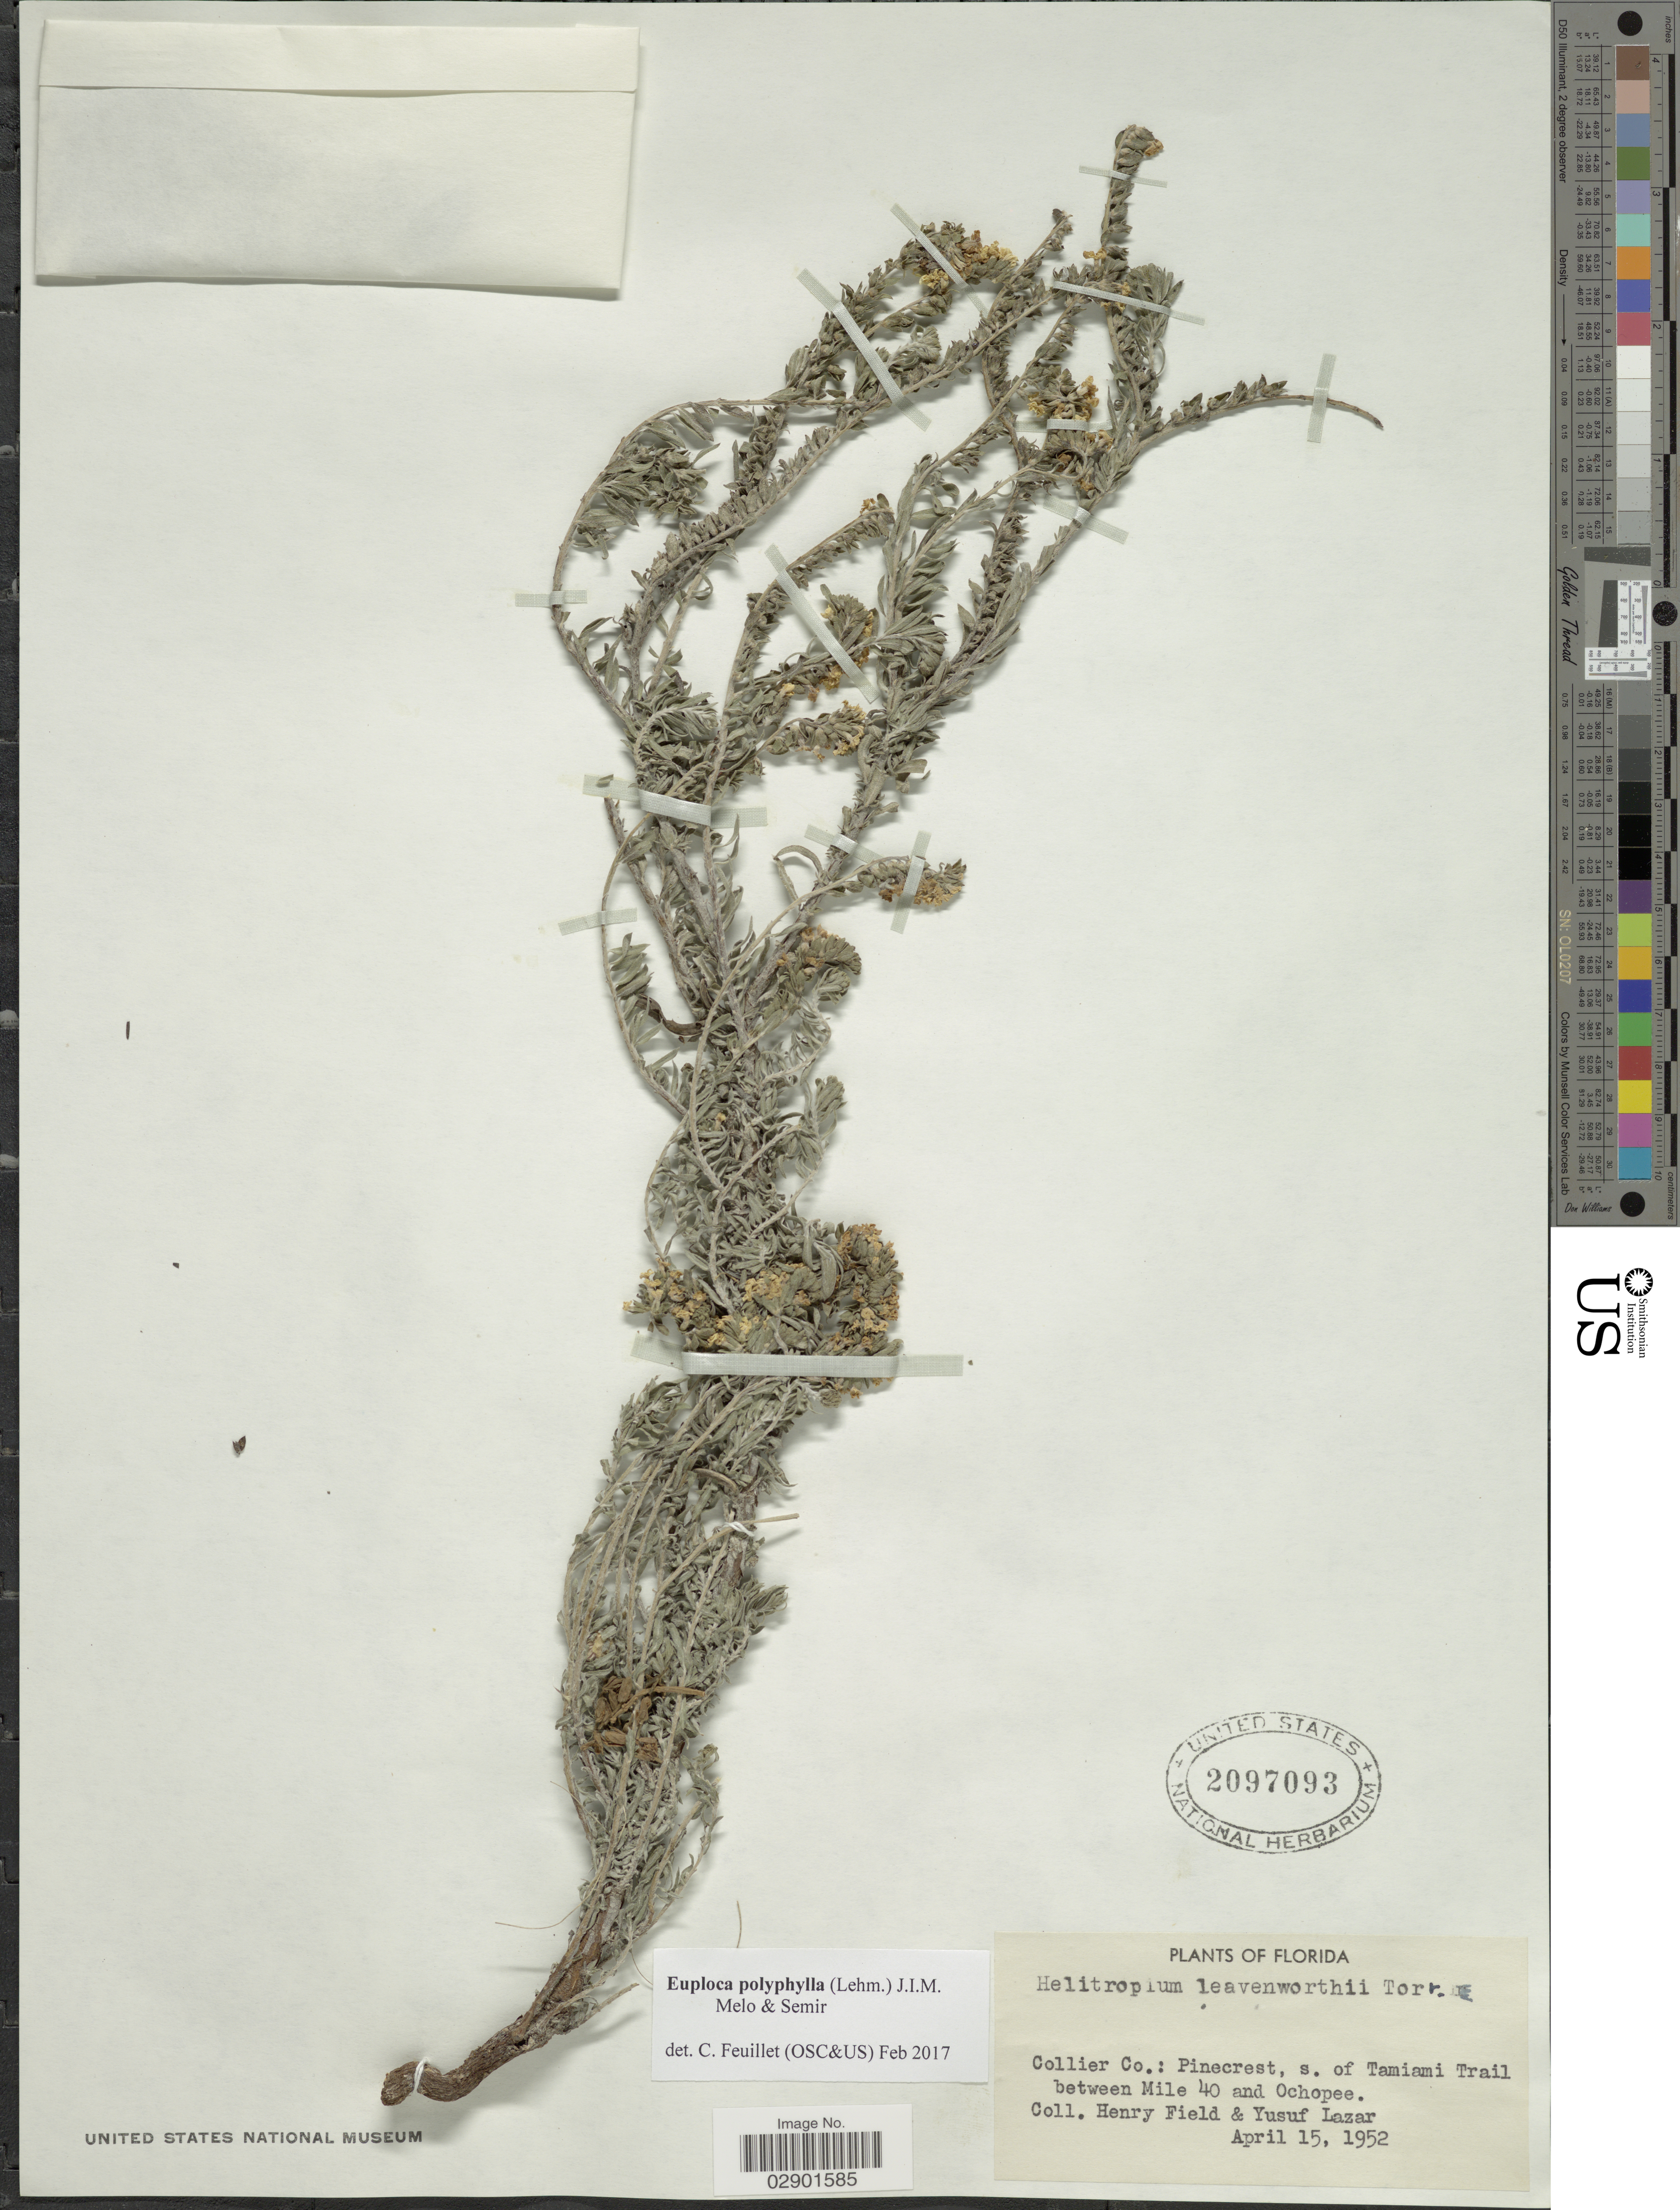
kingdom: Plantae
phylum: Tracheophyta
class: Magnoliopsida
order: Boraginales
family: Heliotropiaceae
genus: Euploca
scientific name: Euploca polyphylla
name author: (Lehm.) J.I.M. Melo & Semir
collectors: H. Field & Y. Lazar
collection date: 1952-04-15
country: United States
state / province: Florida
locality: Collier Co.: Pinecrest, s. of Tamiami Trail between Mile 40 and Ochopee.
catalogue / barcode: US 2097093